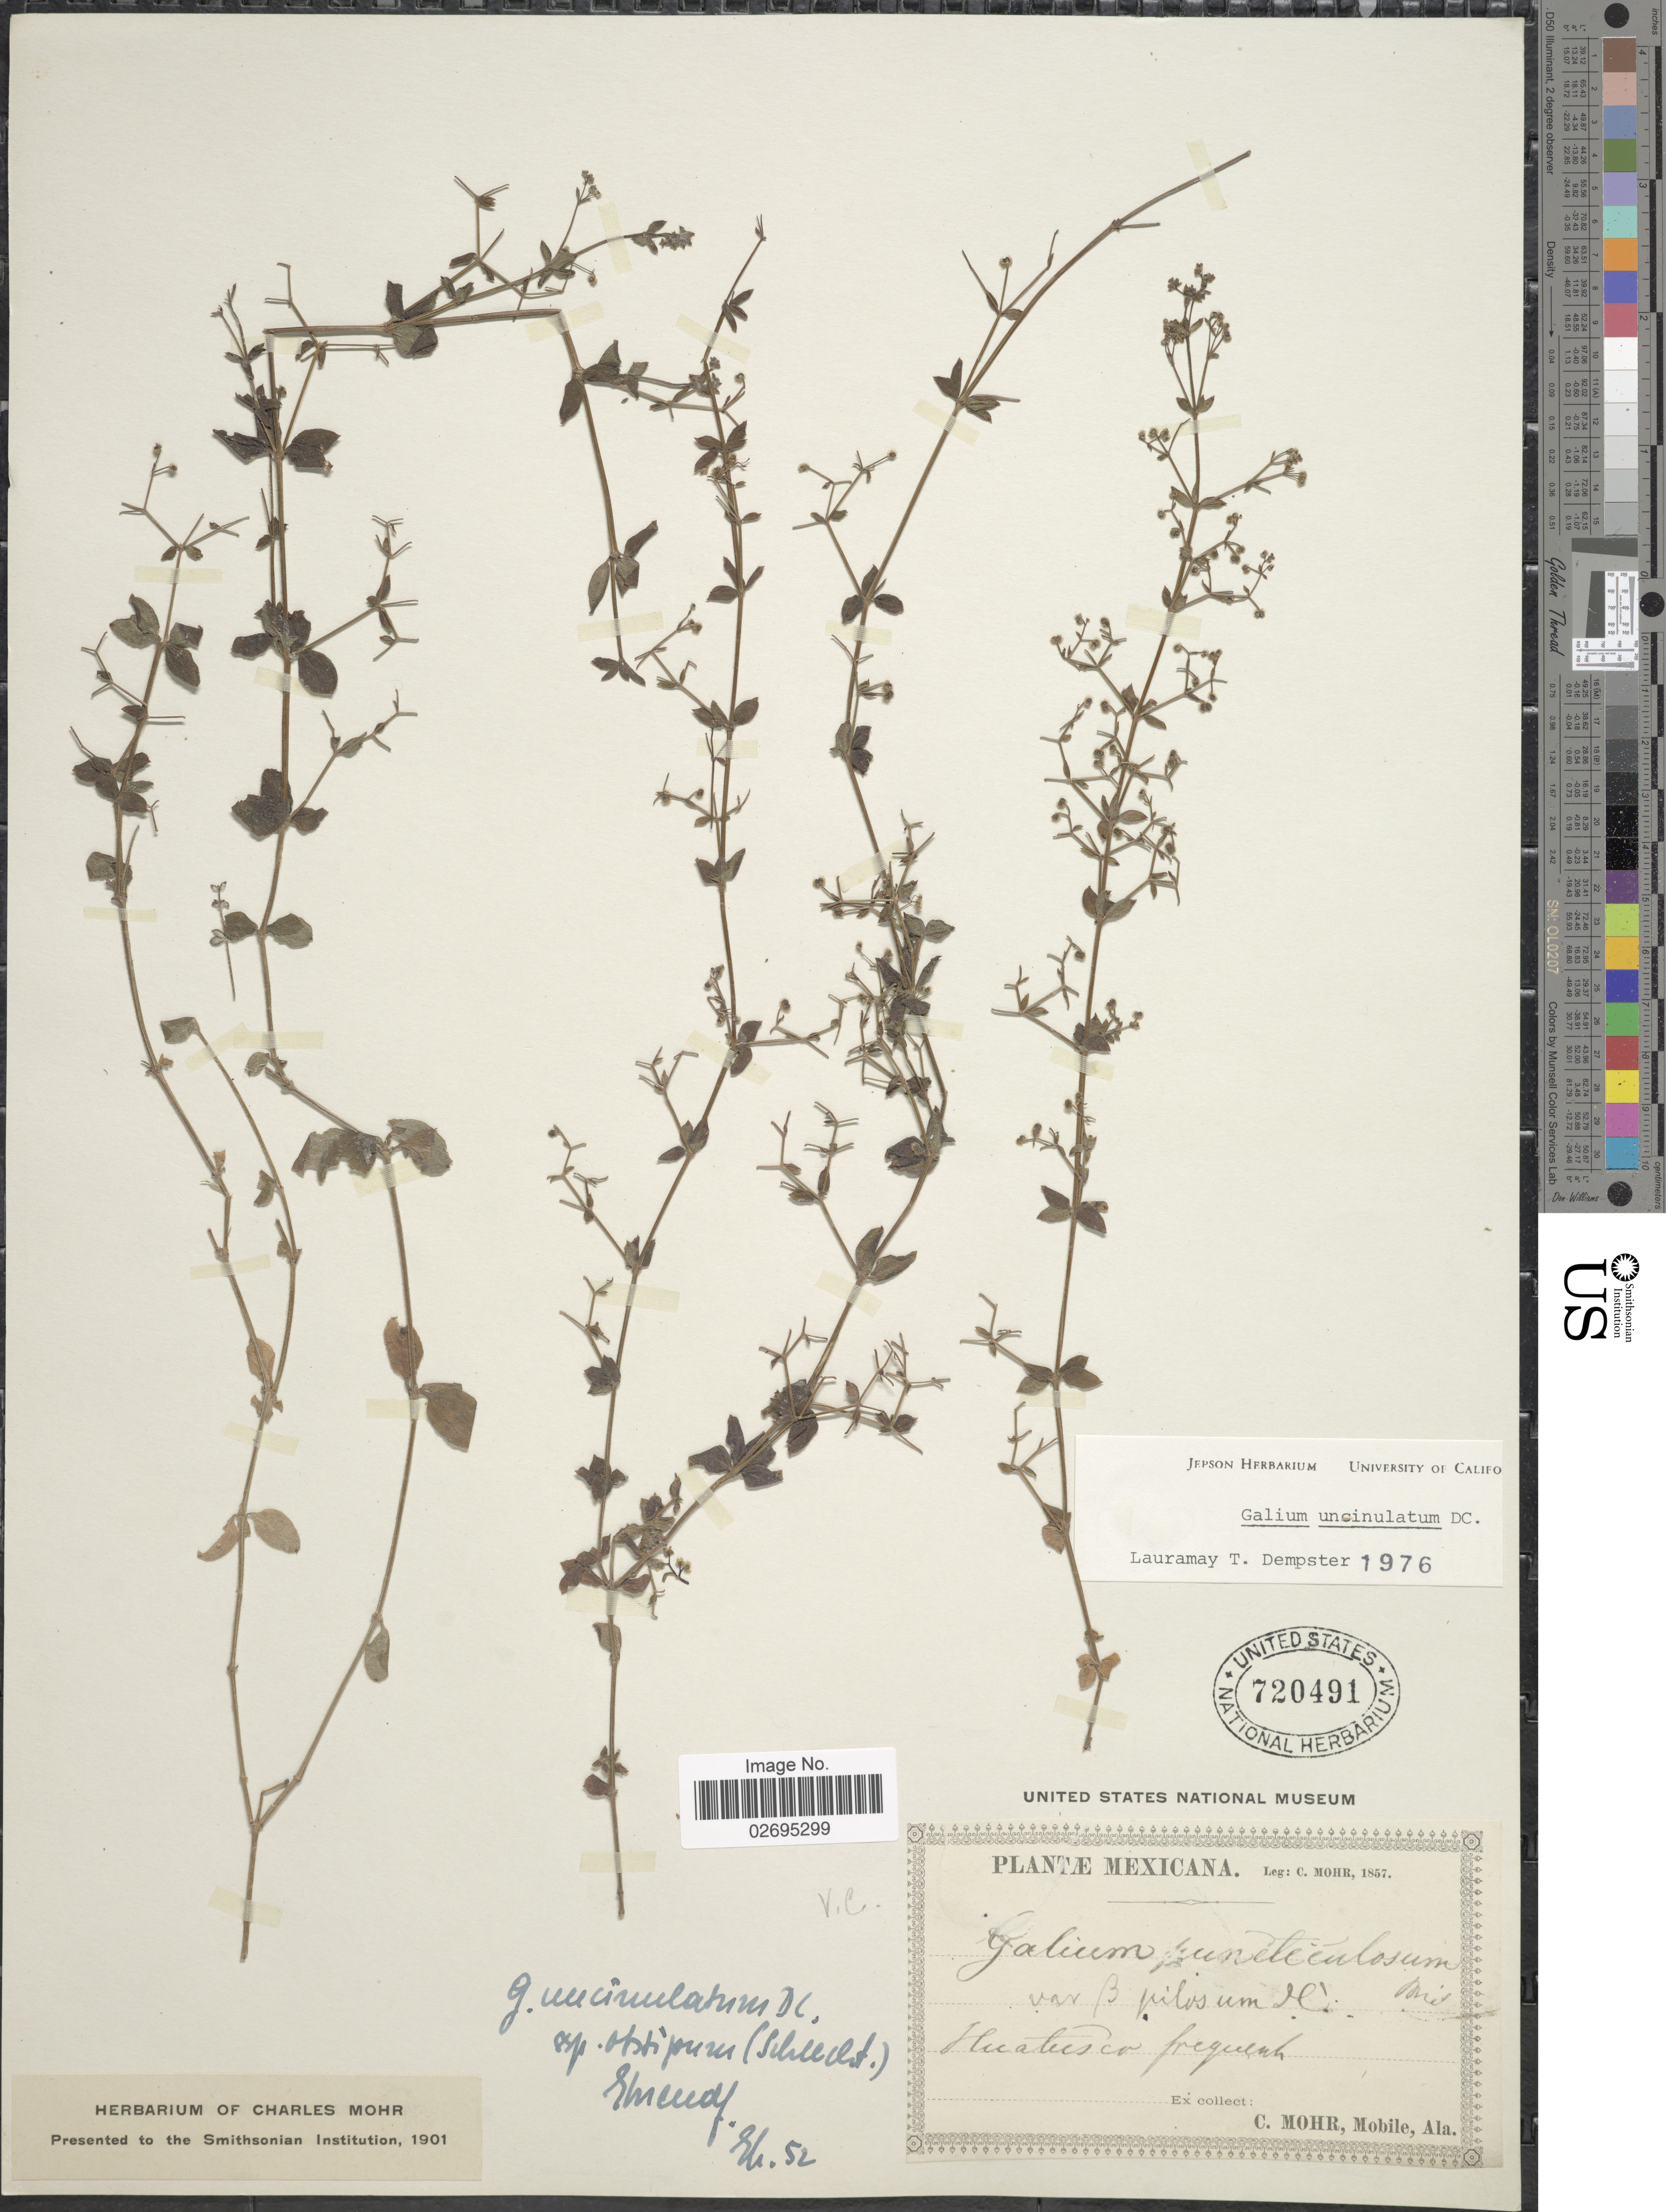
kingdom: Plantae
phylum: Tracheophyta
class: Magnoliopsida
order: Gentianales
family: Rubiaceae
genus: Galium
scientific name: Galium uncinulatum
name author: DC.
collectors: C. T. Mohr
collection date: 1857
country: Mexico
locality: Huatusco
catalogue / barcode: US 720491